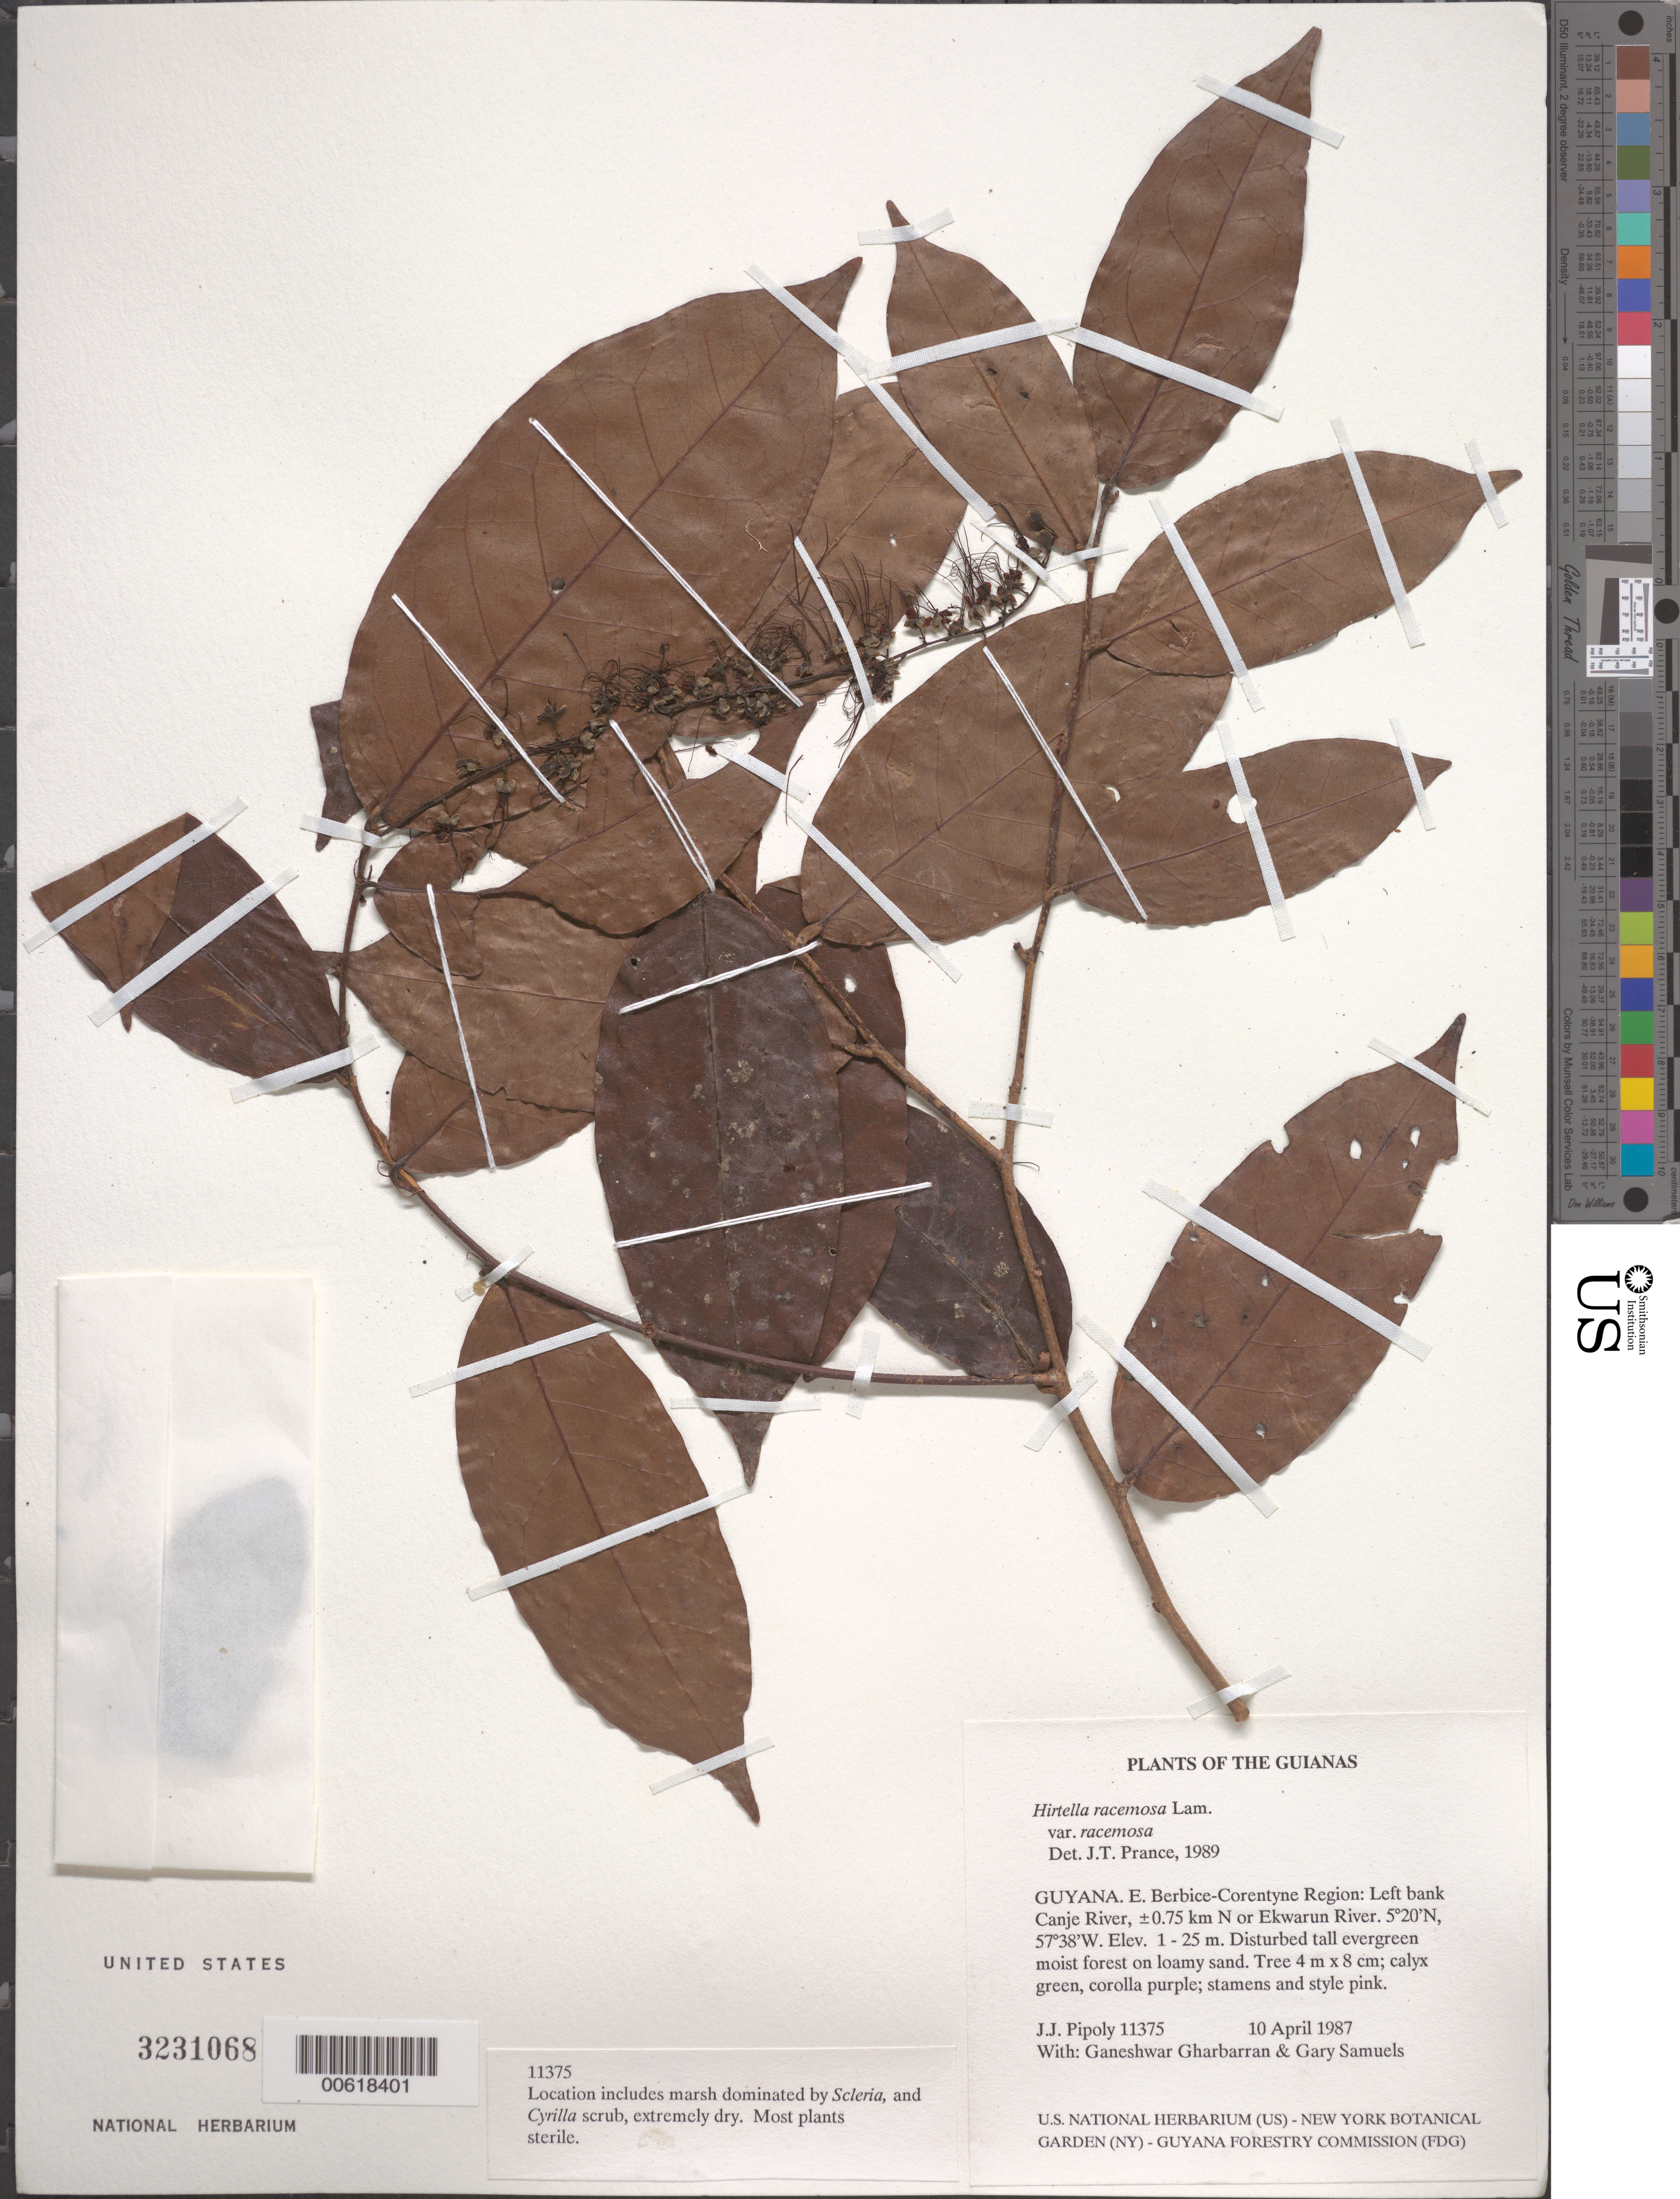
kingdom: Plantae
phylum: Tracheophyta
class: Magnoliopsida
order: Malpighiales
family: Chrysobalanaceae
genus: Hirtella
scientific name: Hirtella racemosa var. racemosa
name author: Lam.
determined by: Prance, G. T.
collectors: J. J. Pipoly, G. Gharbarran & G. Samuels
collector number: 11375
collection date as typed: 10 April 1987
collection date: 1987-04-10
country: Guyana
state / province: E. Berbice-Corentyne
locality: Canje River, ± 0.75 km N of Ekwarun River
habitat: Disturbed tall evergreen moist forest on loamy sand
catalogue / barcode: US 3231068